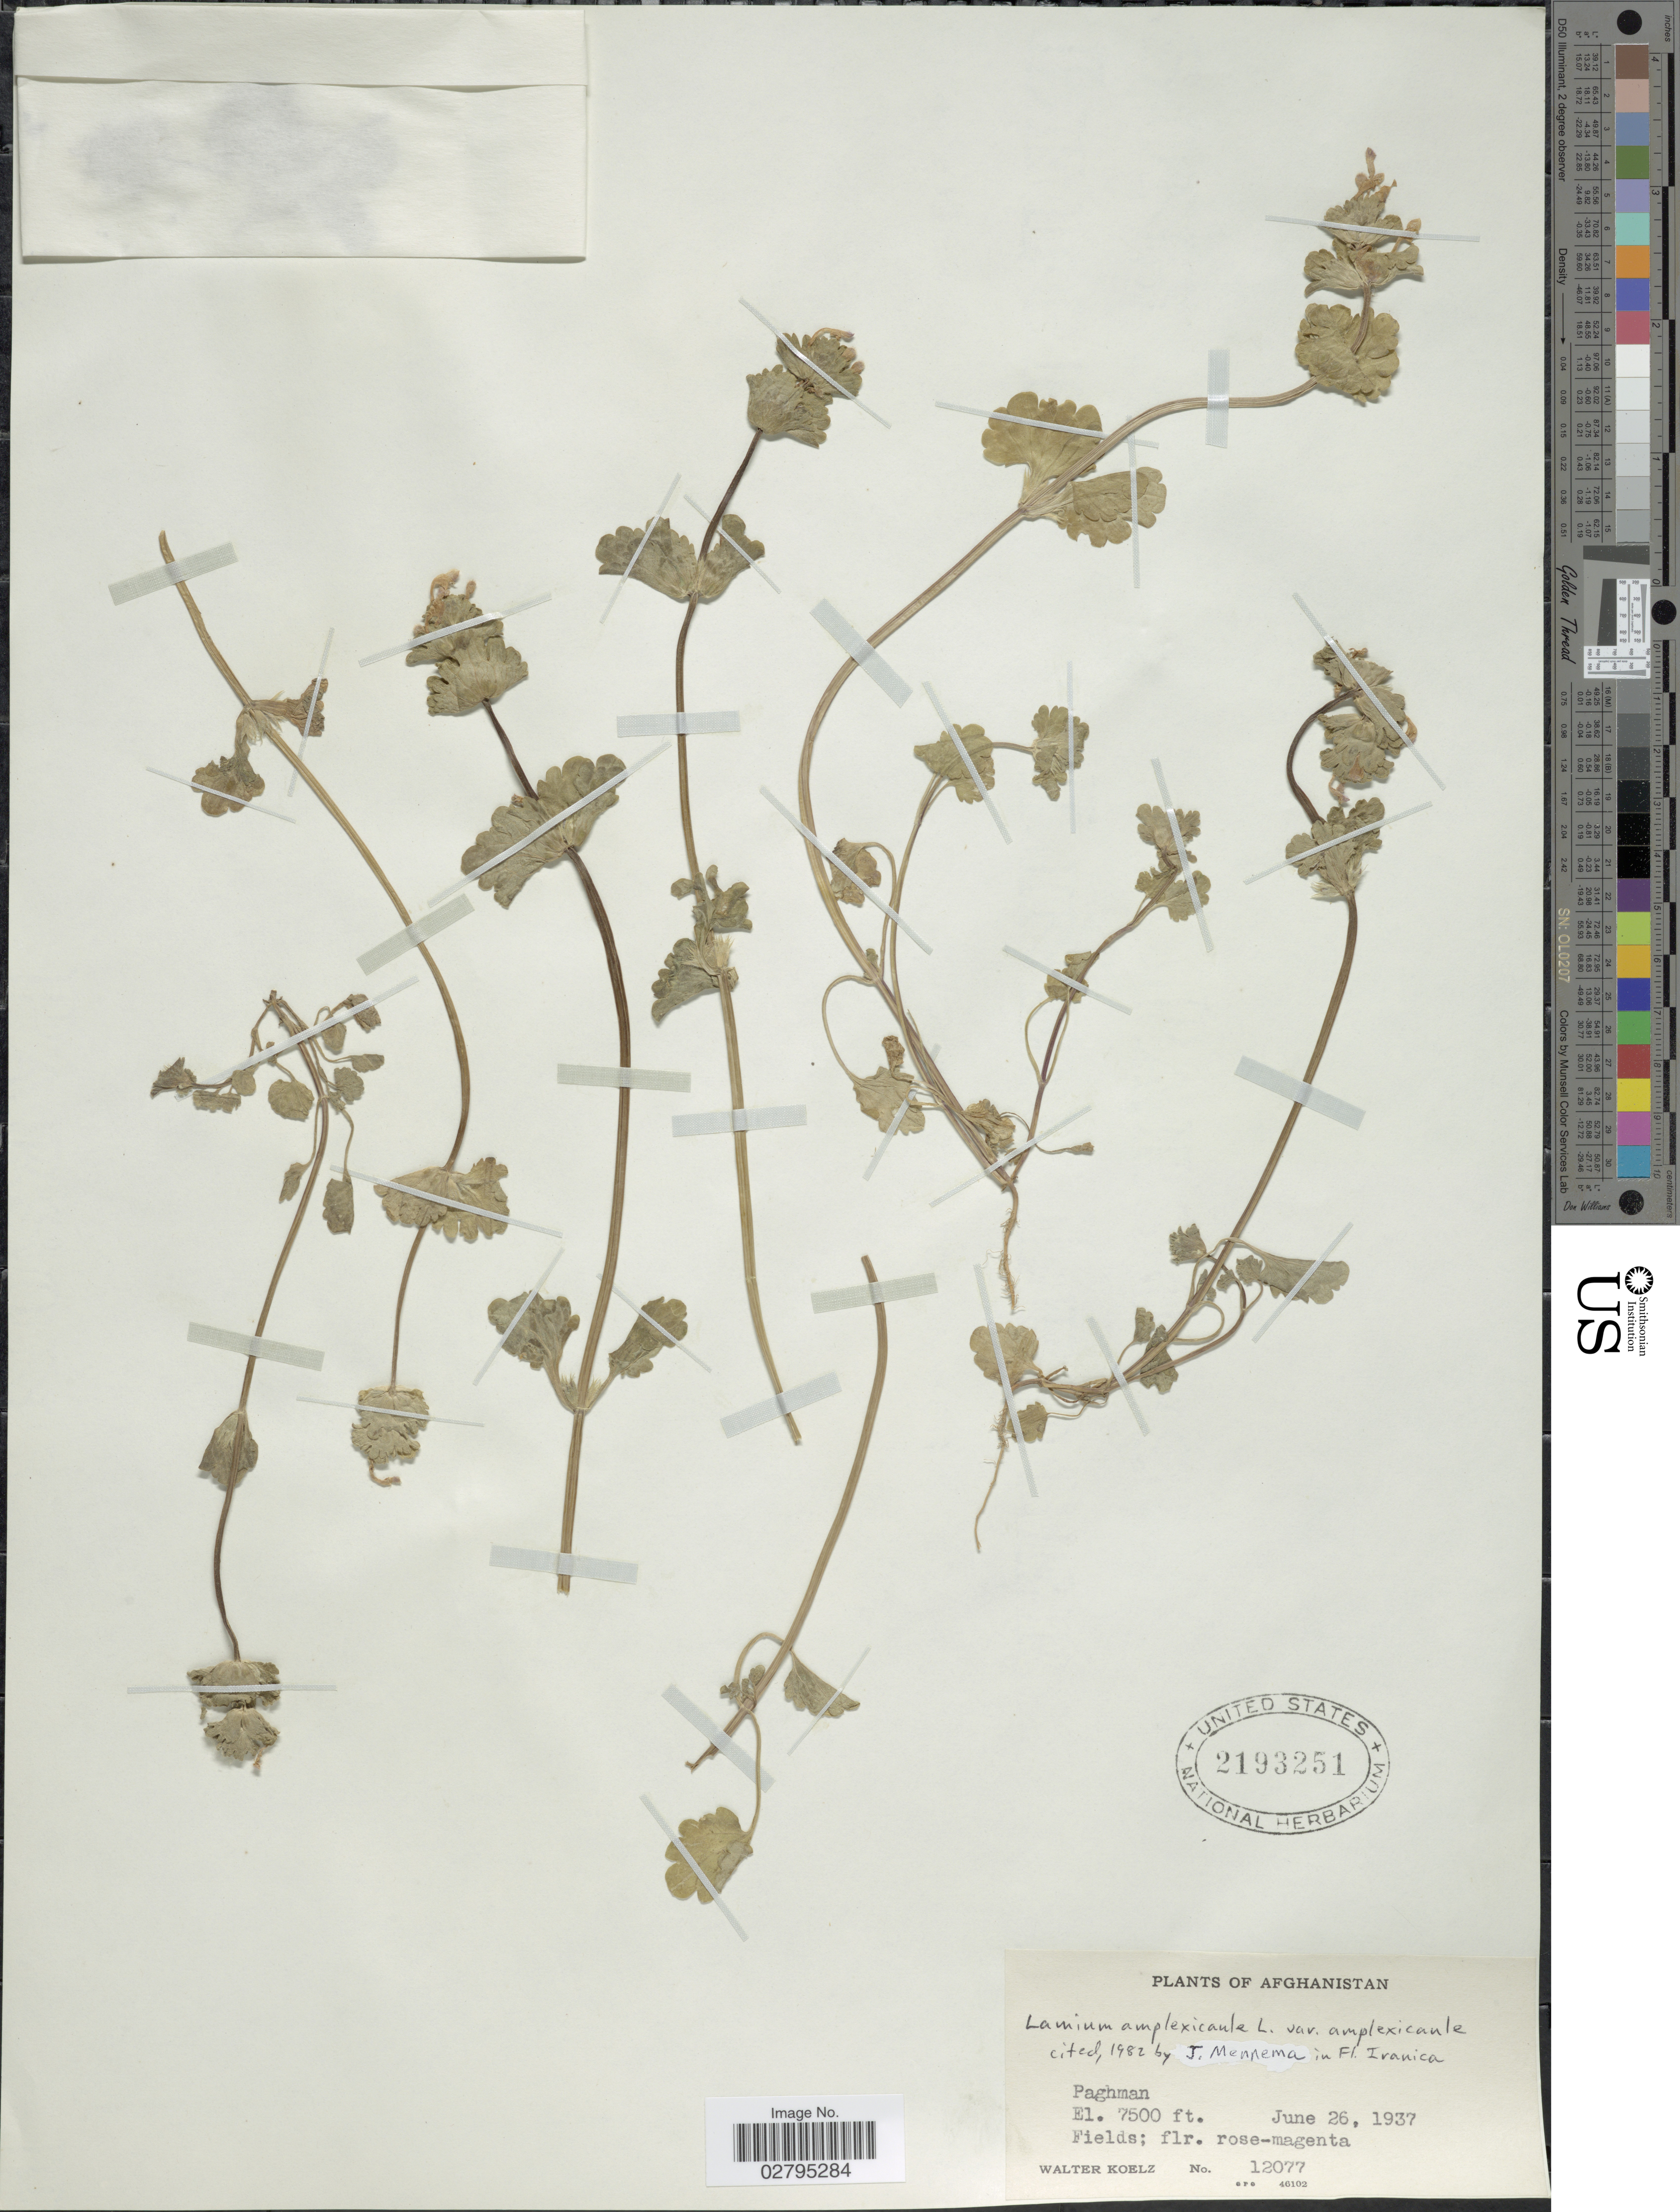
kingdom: Plantae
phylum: Tracheophyta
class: Magnoliopsida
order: Lamiales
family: Lamiaceae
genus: Lamium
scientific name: Lamium amplexicaule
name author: L.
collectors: W. N. Koelz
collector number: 12077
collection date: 1937-06-26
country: Afghanistan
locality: Paghman.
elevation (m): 2286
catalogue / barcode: US 2193251